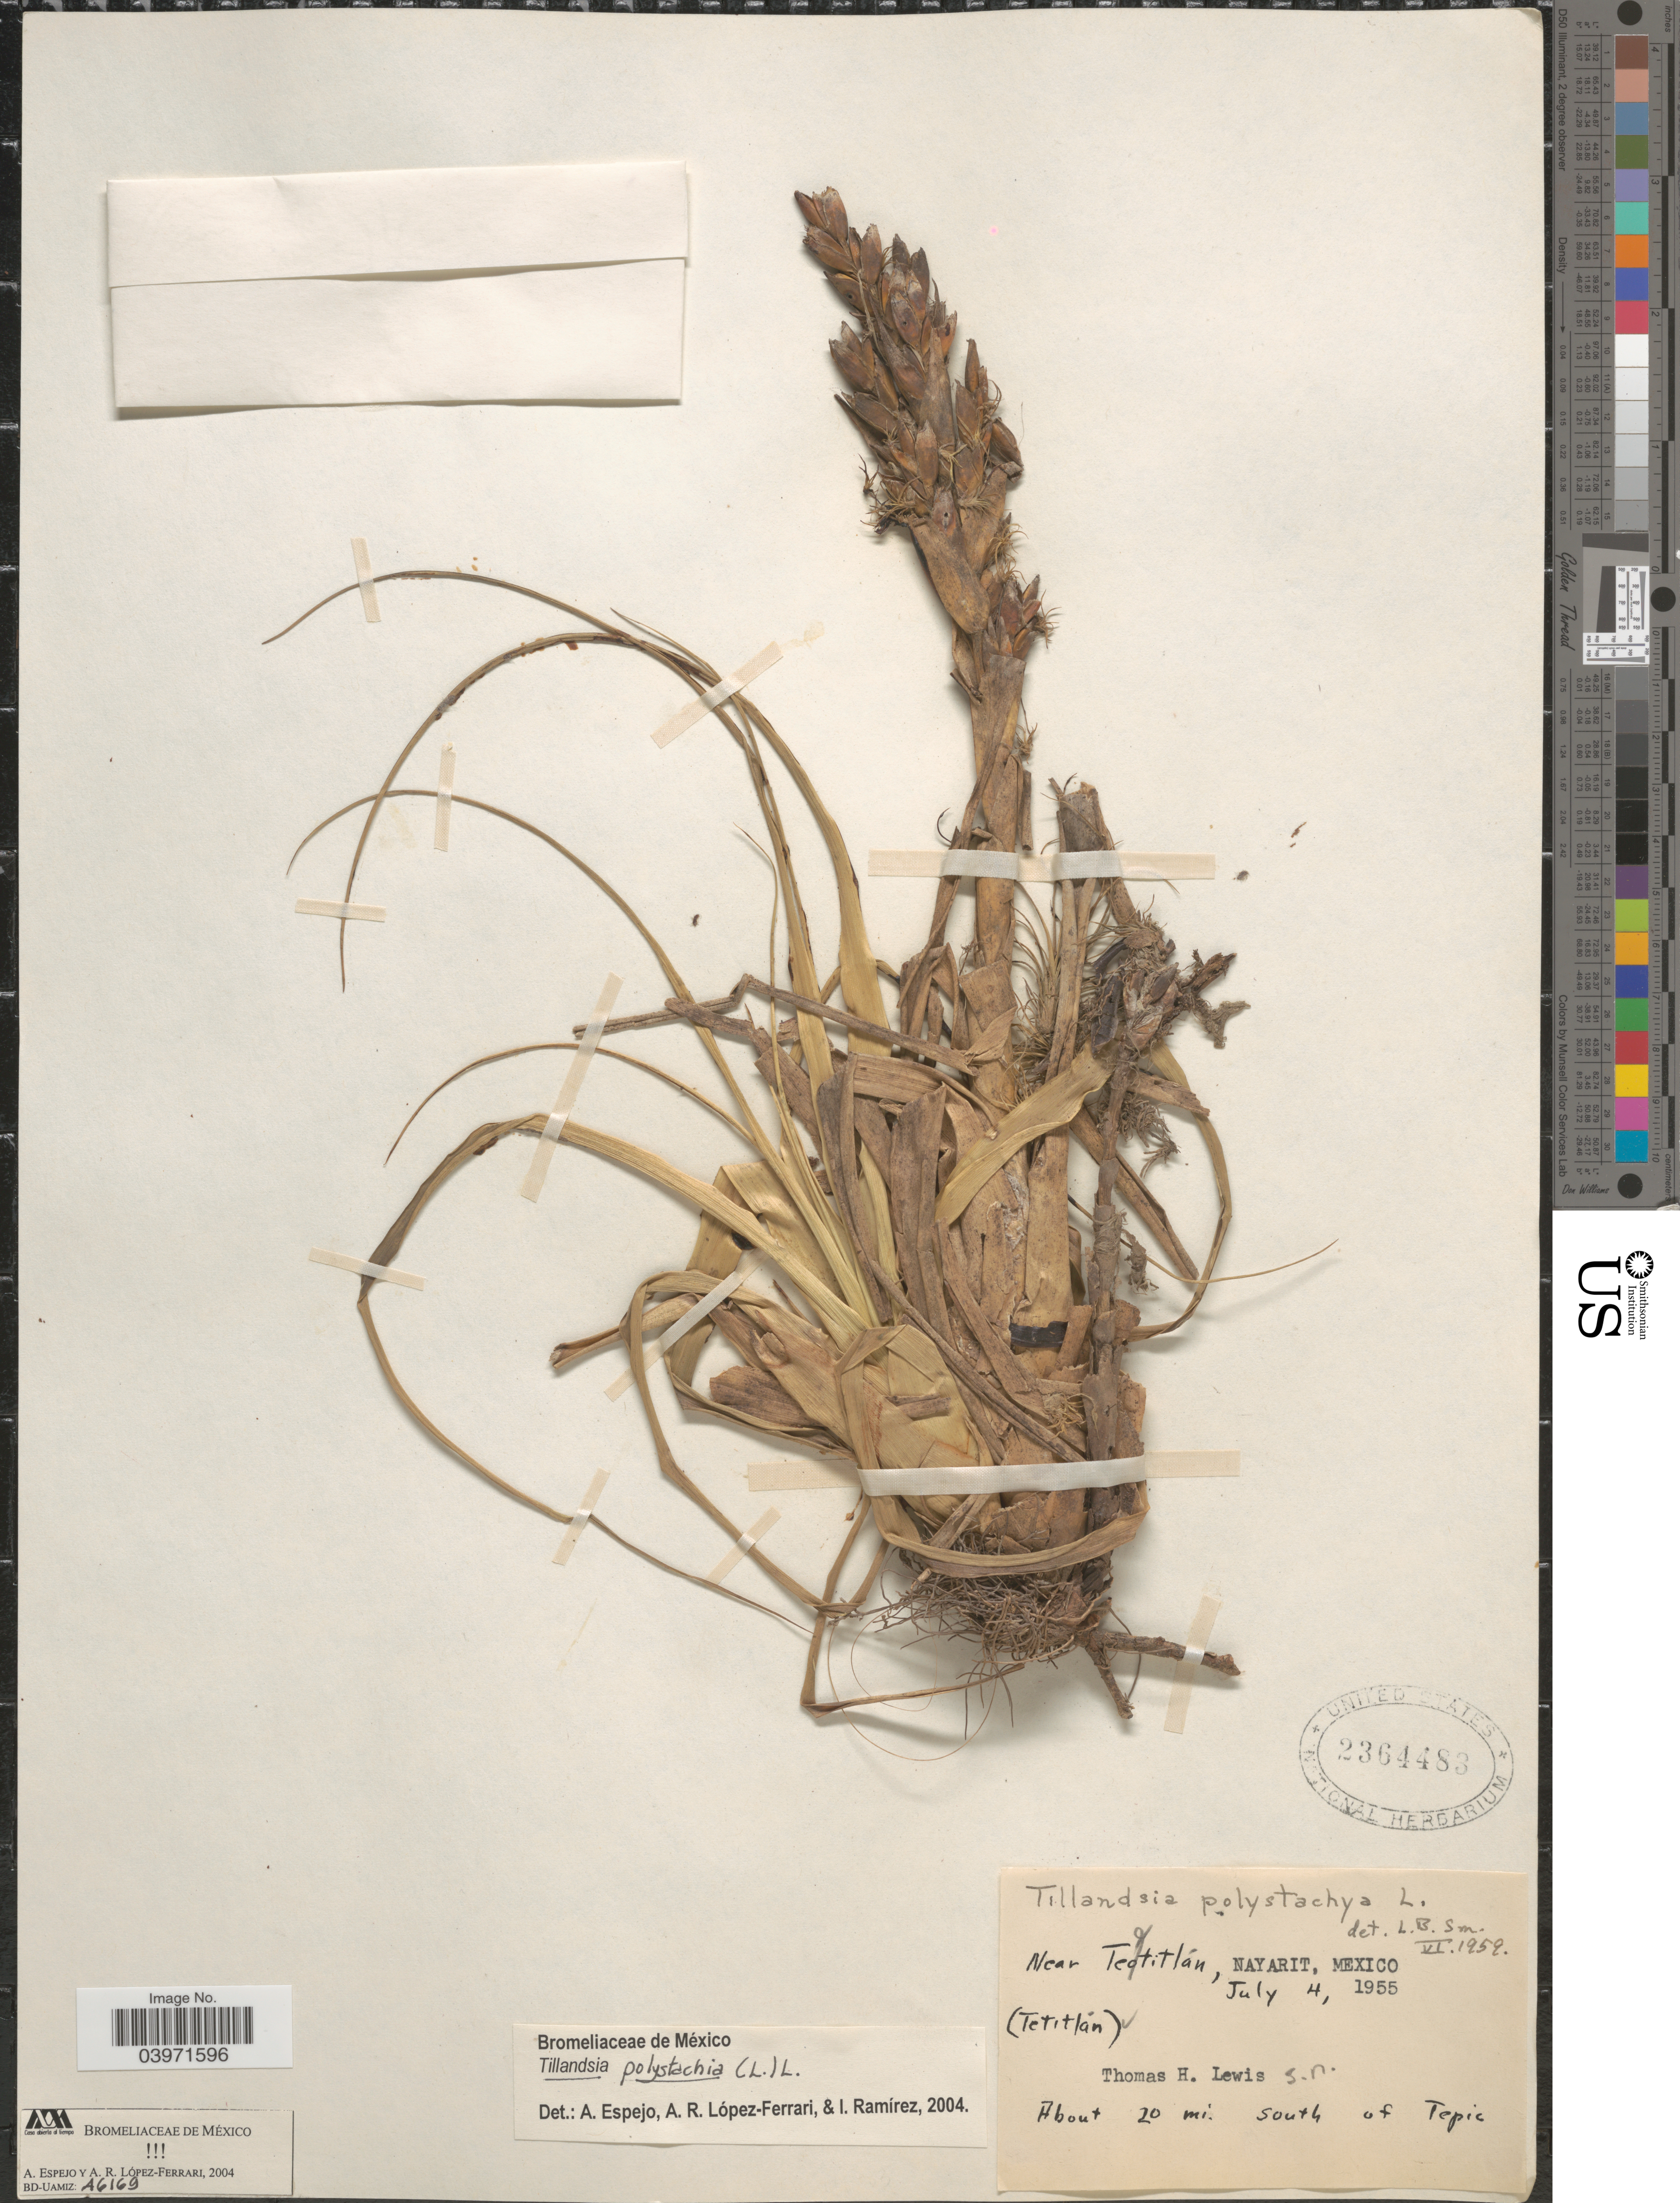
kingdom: Plantae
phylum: Tracheophyta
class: Liliopsida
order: Poales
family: Bromeliaceae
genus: Tillandsia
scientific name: Tillandsia polystachia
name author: (L.) L.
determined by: Espejo, Adolfo; López Ferrari, Ana R.; Ramírez M., Ivon M.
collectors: T. H. Lewis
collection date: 1955-07-04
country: Mexico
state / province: Nayarit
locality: Near Teotitlan. (Tetitlan). About 20 mi. south of Tepic.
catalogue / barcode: US 2364483